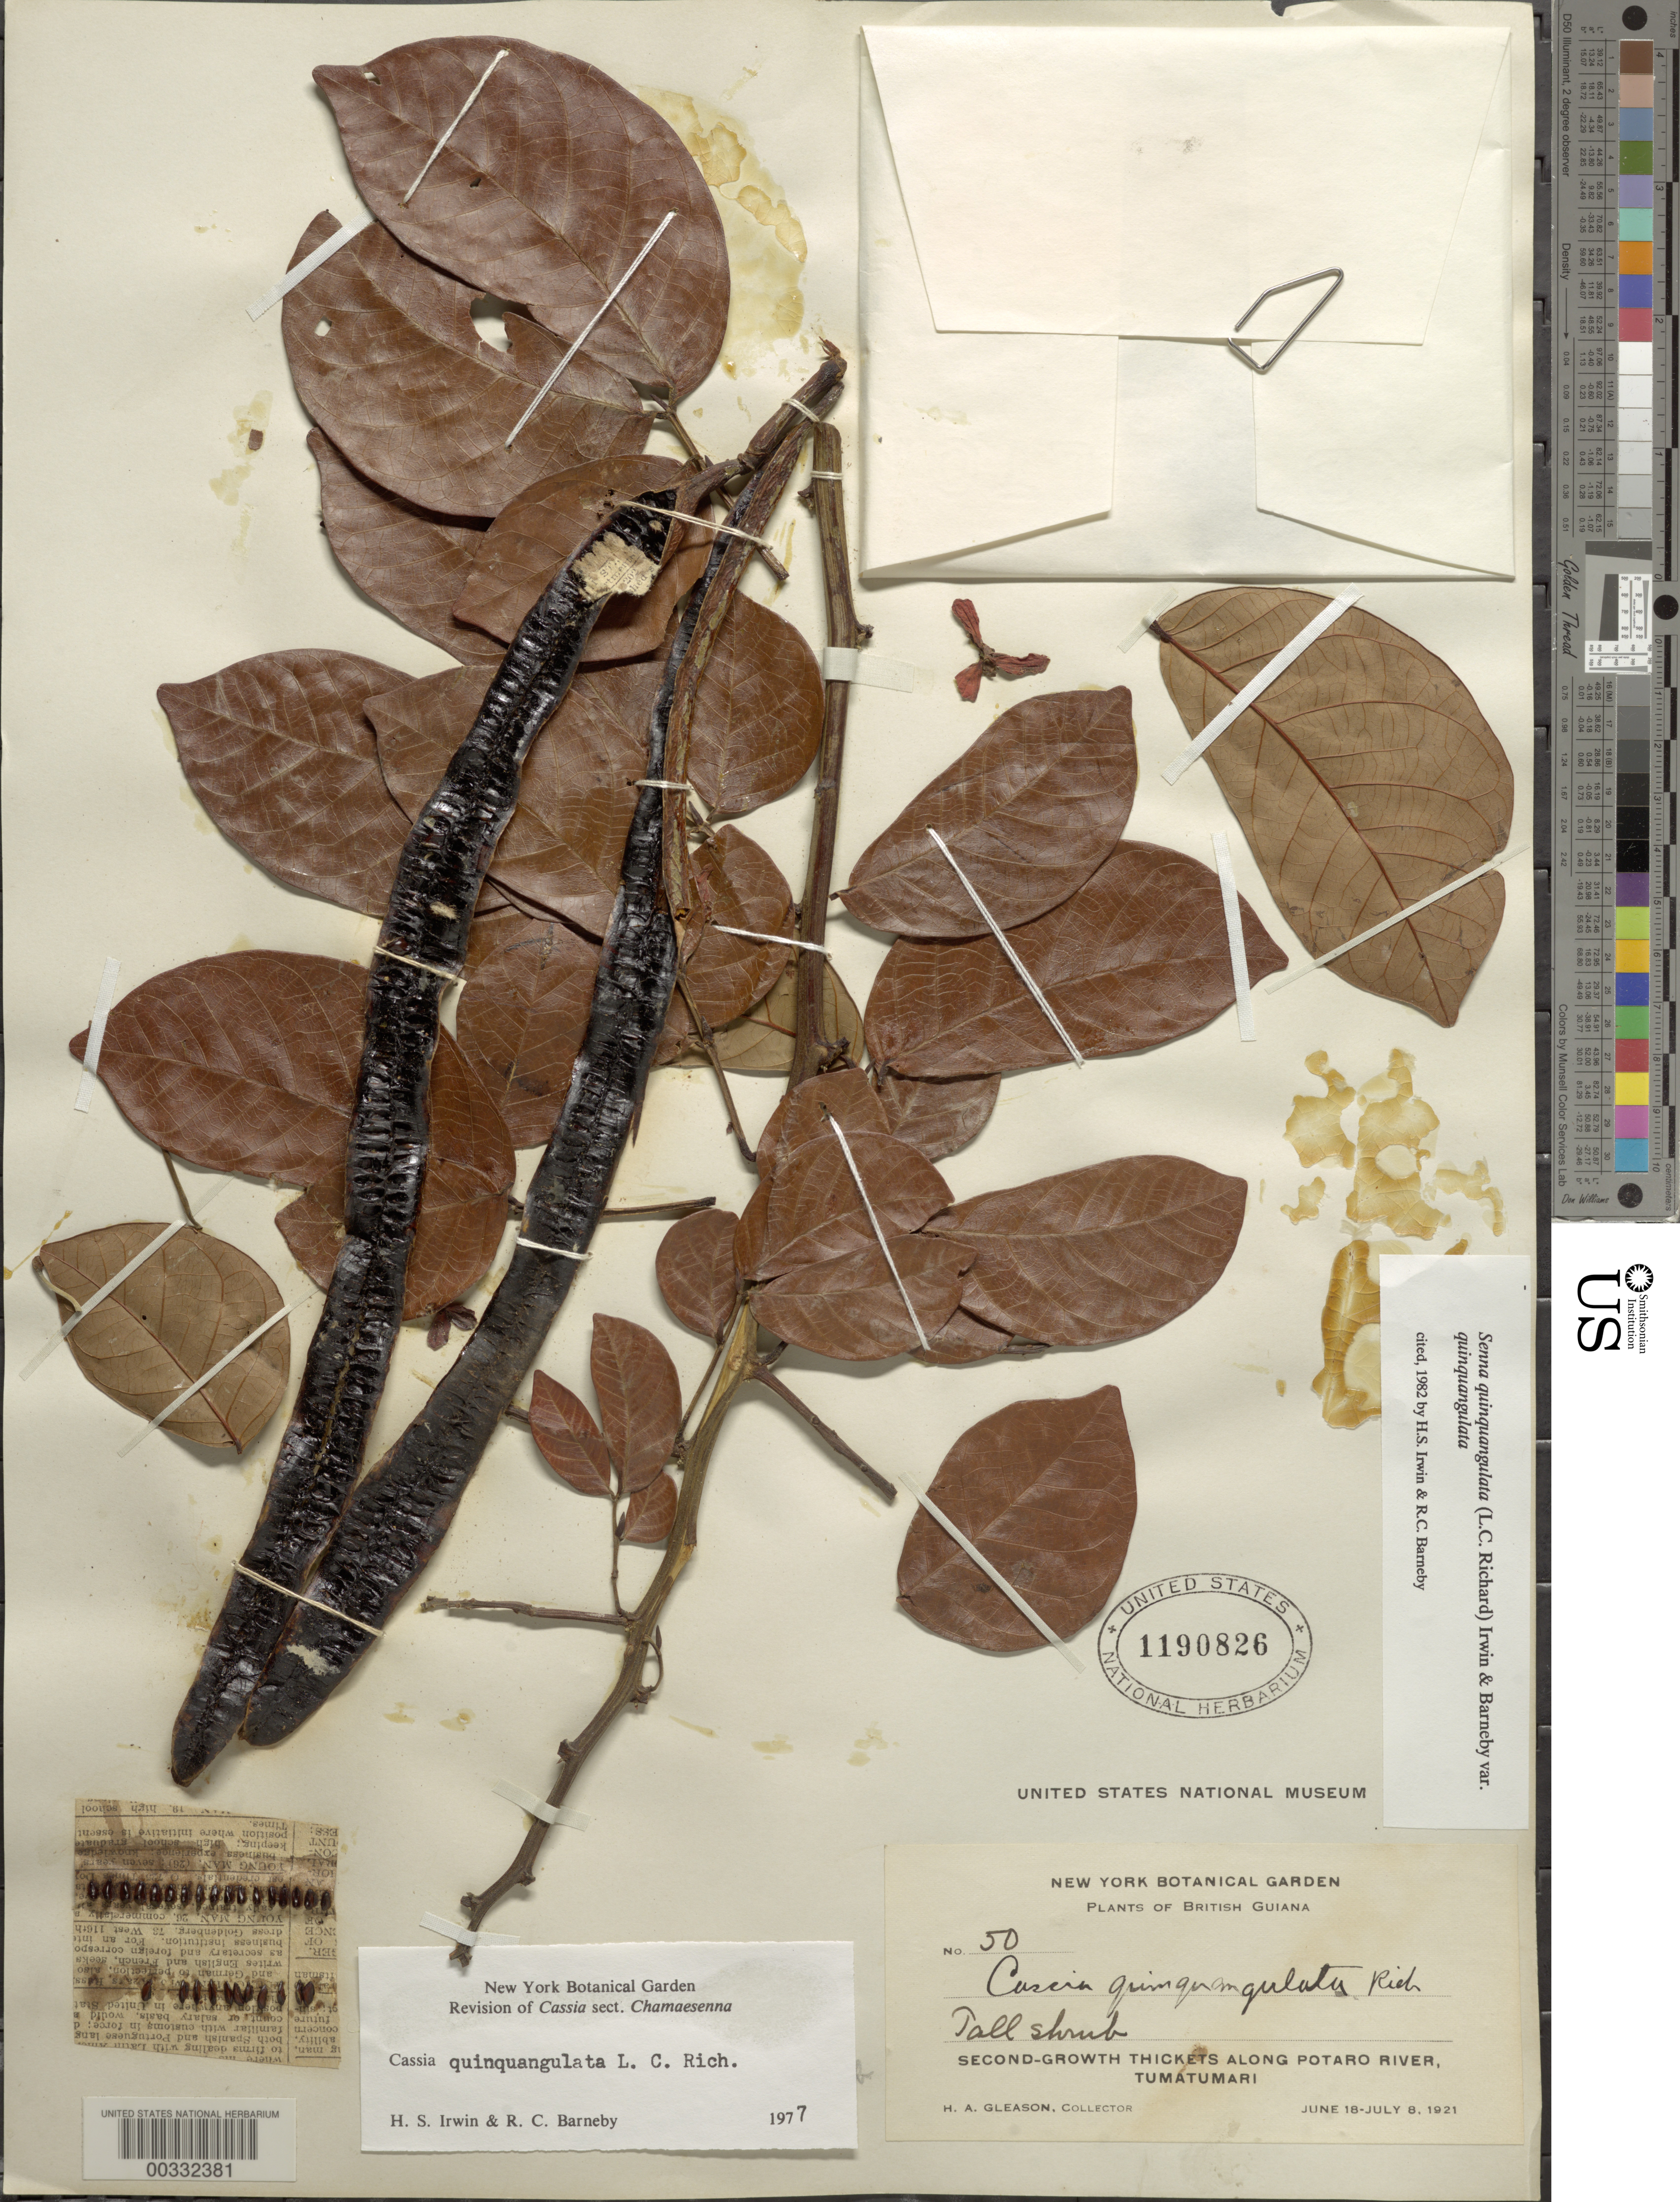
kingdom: Plantae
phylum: Tracheophyta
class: Magnoliopsida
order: Fabales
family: Fabaceae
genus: Senna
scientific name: Senna quinquangulata var. quinquangulata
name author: H.S. Irwin & Barneby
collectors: H. A. Gleason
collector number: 50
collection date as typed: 18 Jun 1921 to 08 Jul 1921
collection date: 1921-06-18/1921-07-08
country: Guyana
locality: Along potaro river, tumatumari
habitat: Second-growth thickets along river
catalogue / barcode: US 1190826